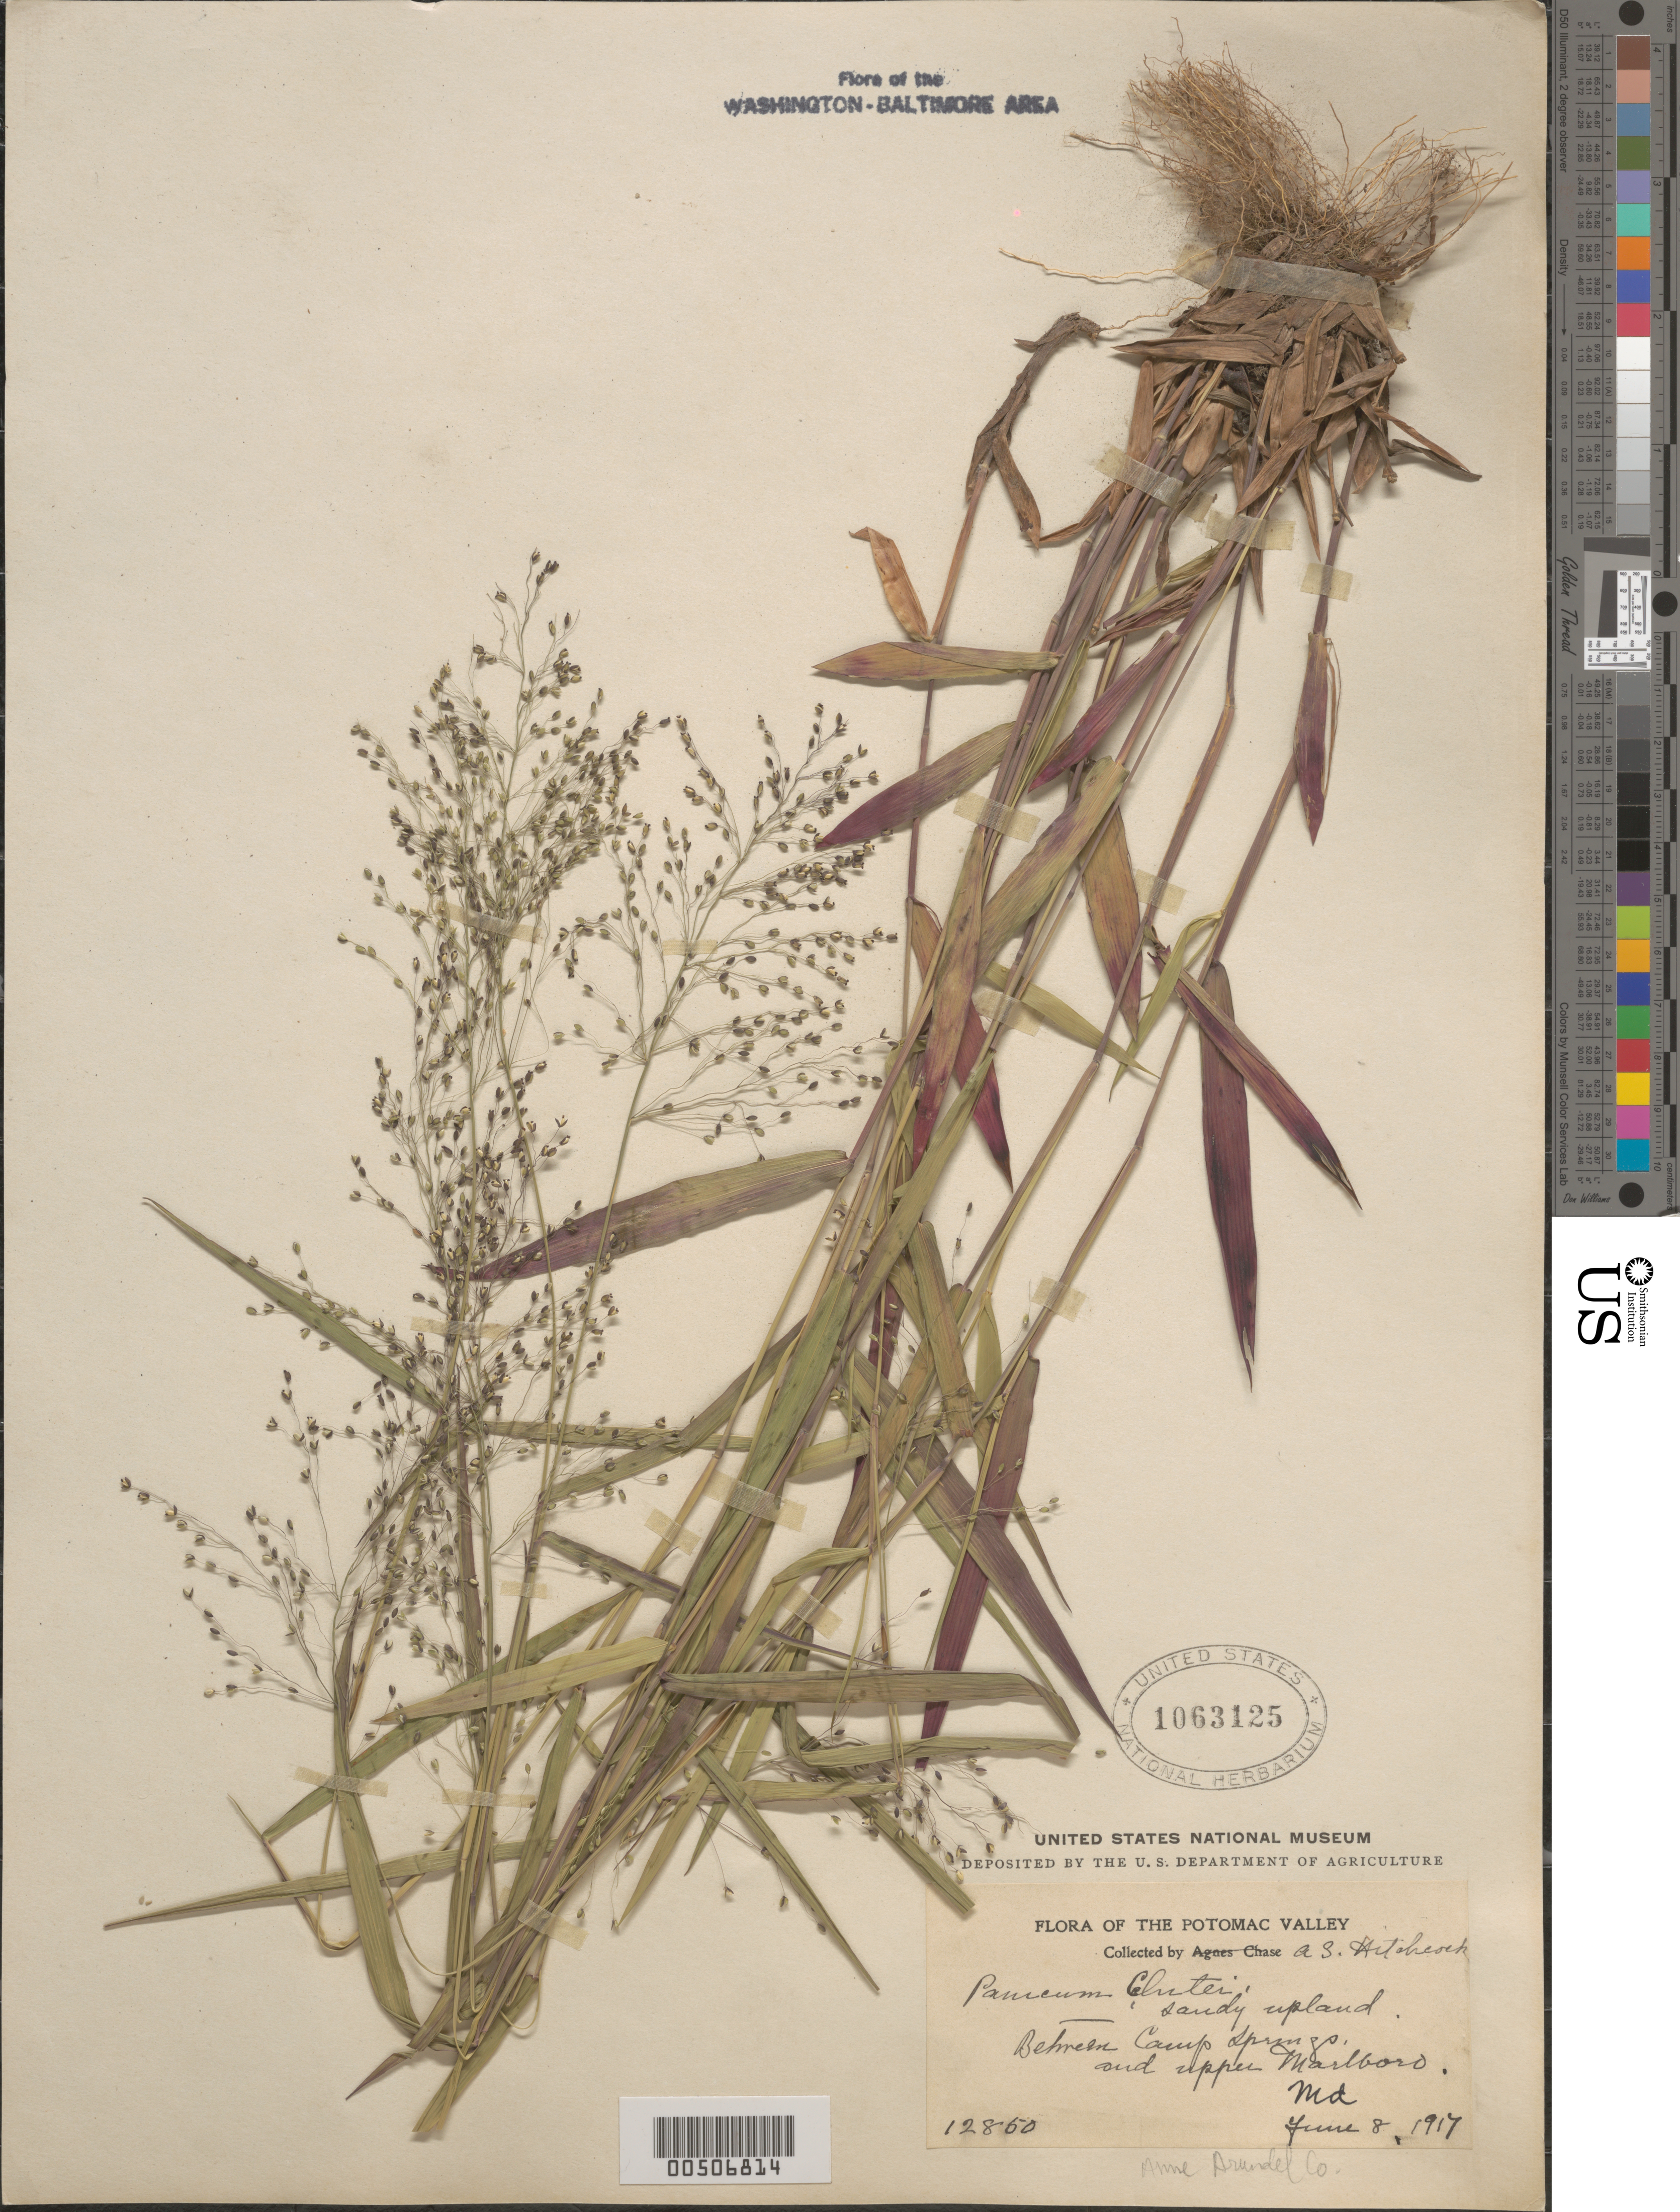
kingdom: Plantae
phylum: Tracheophyta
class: Liliopsida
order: Poales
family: Poaceae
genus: Dichanthelium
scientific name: Dichanthelium dichotomum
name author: (L.) Gould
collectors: A. S. Hitchcock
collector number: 12850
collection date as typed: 08 Jun 1917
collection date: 1917-06-08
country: United States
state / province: Maryland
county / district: Prince George's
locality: Upper Marlboro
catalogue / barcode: US 1063125